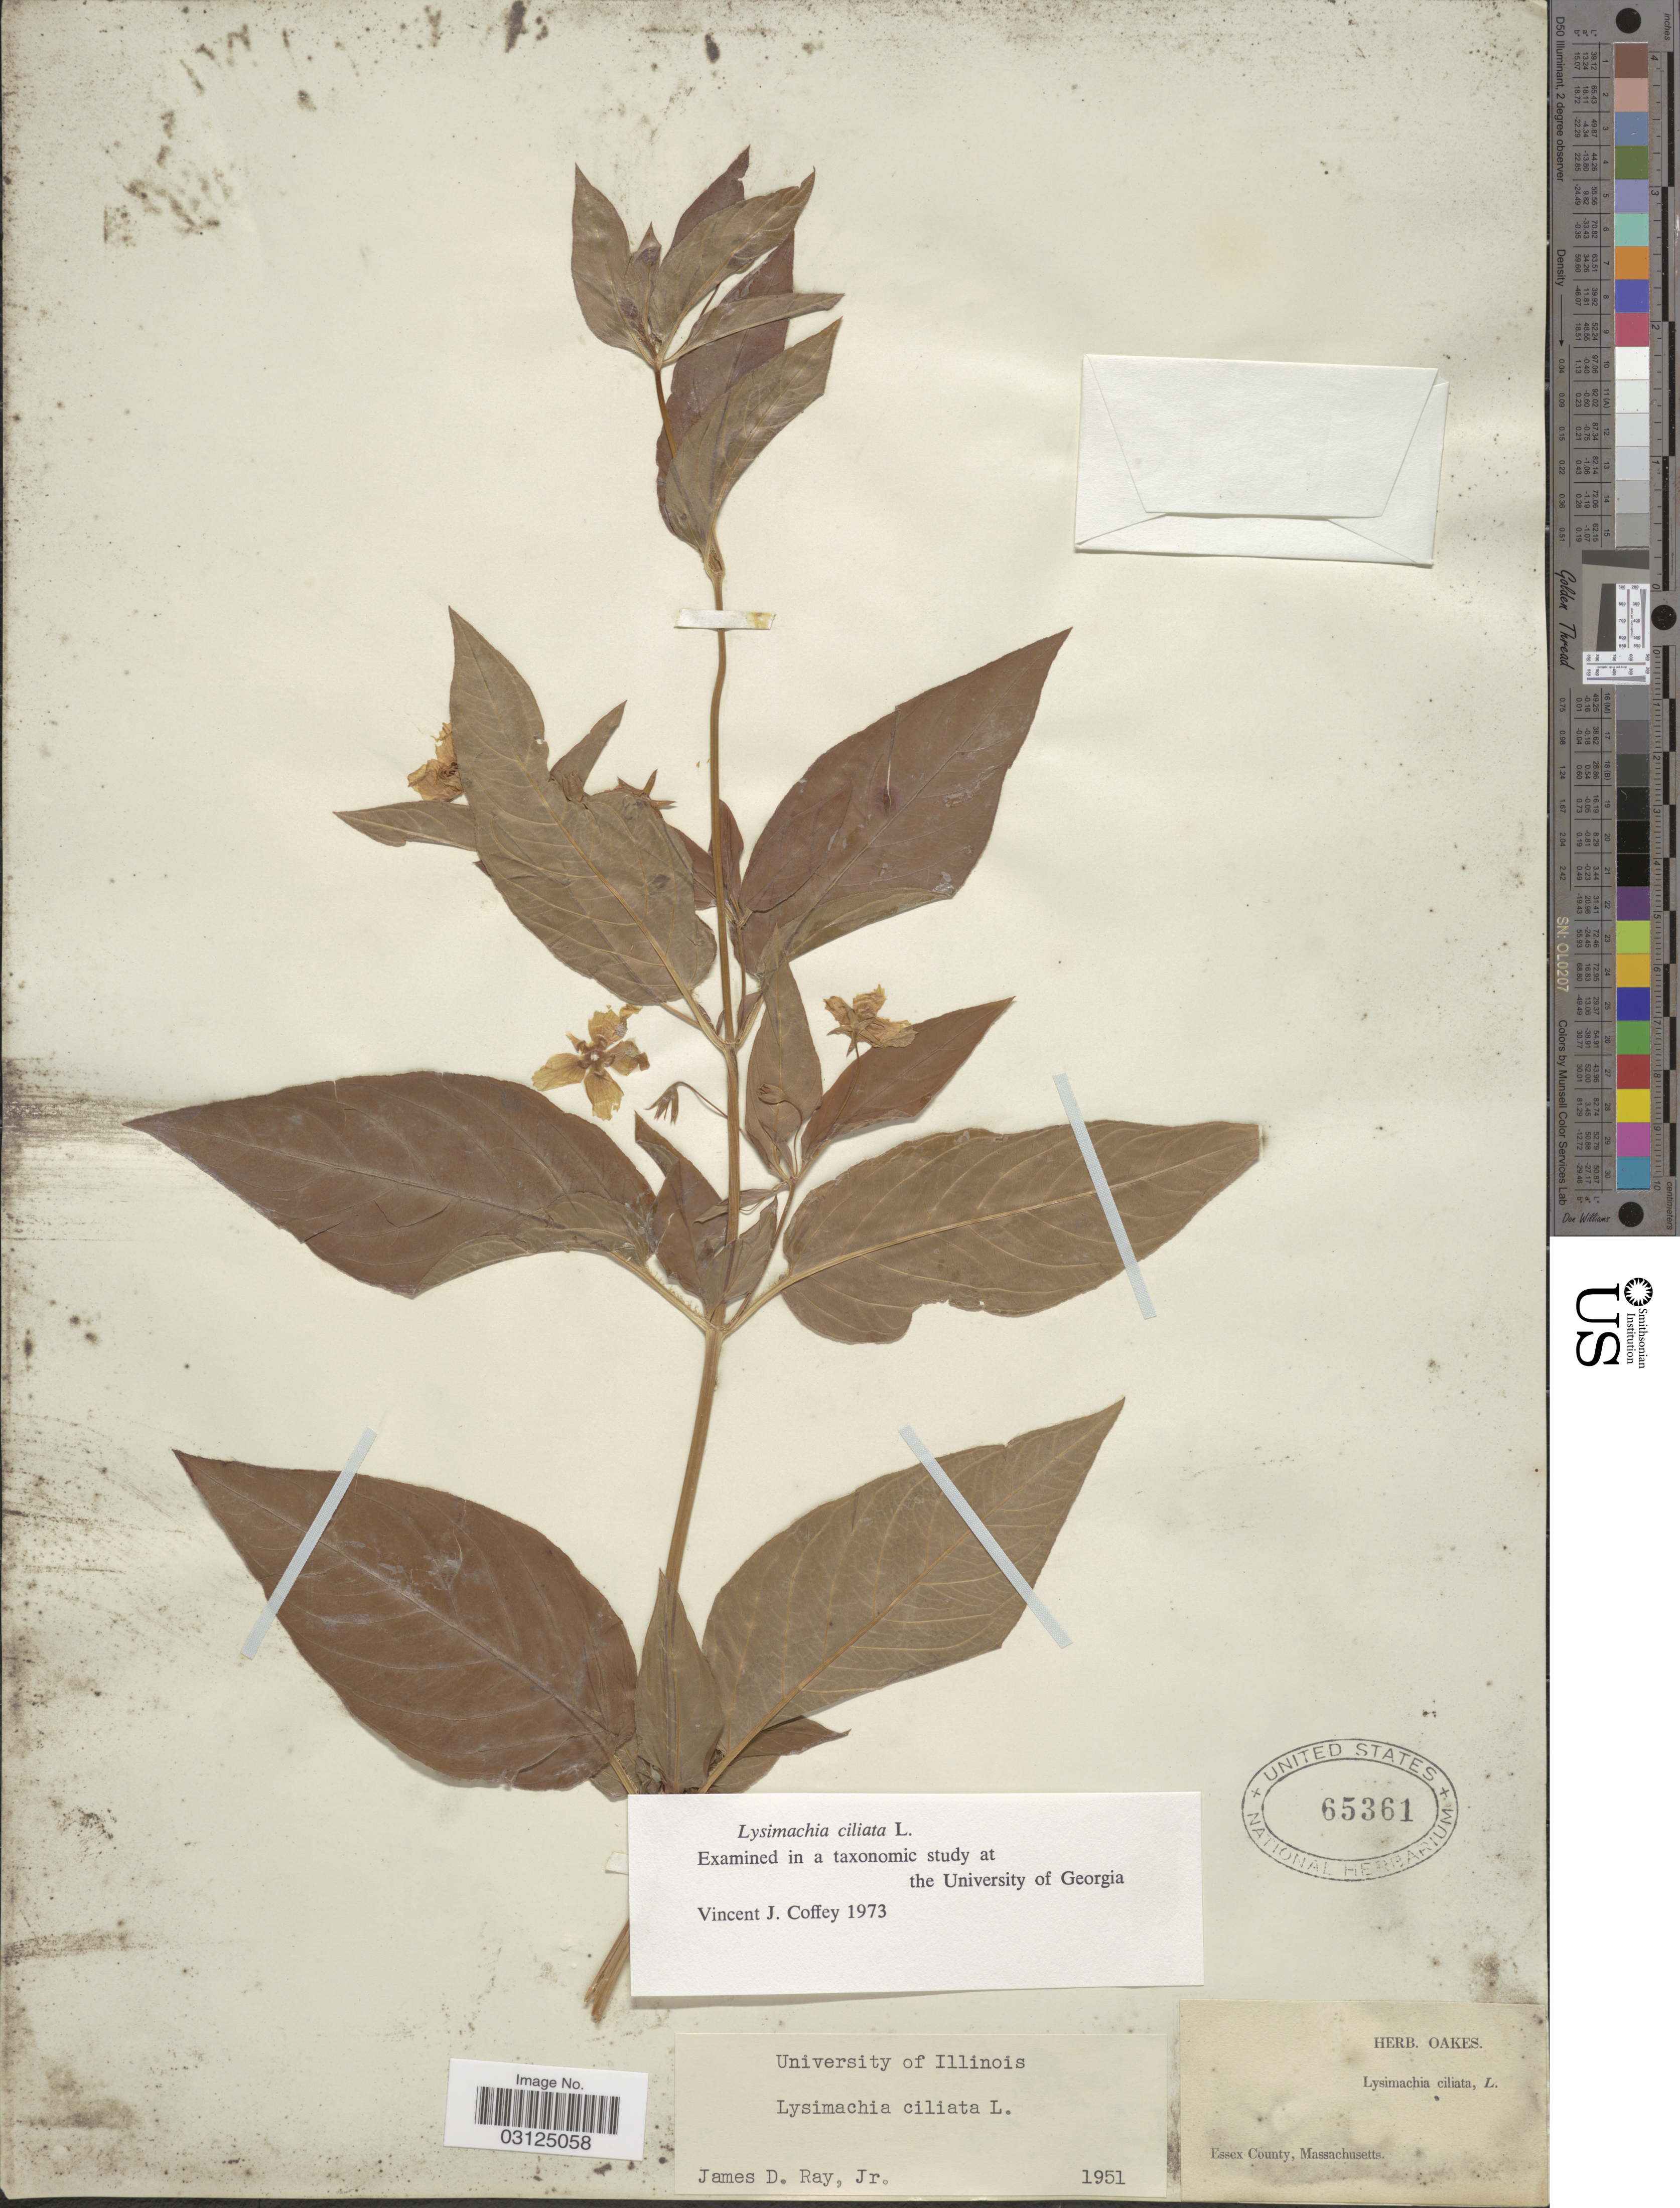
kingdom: Plantae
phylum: Tracheophyta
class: Magnoliopsida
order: Ericales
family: Primulaceae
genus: Lysimachia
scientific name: Lysimachia ciliata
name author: L.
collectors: ex herb. Oakes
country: United States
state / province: Massachusetts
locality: Essex County.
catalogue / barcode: US 65361